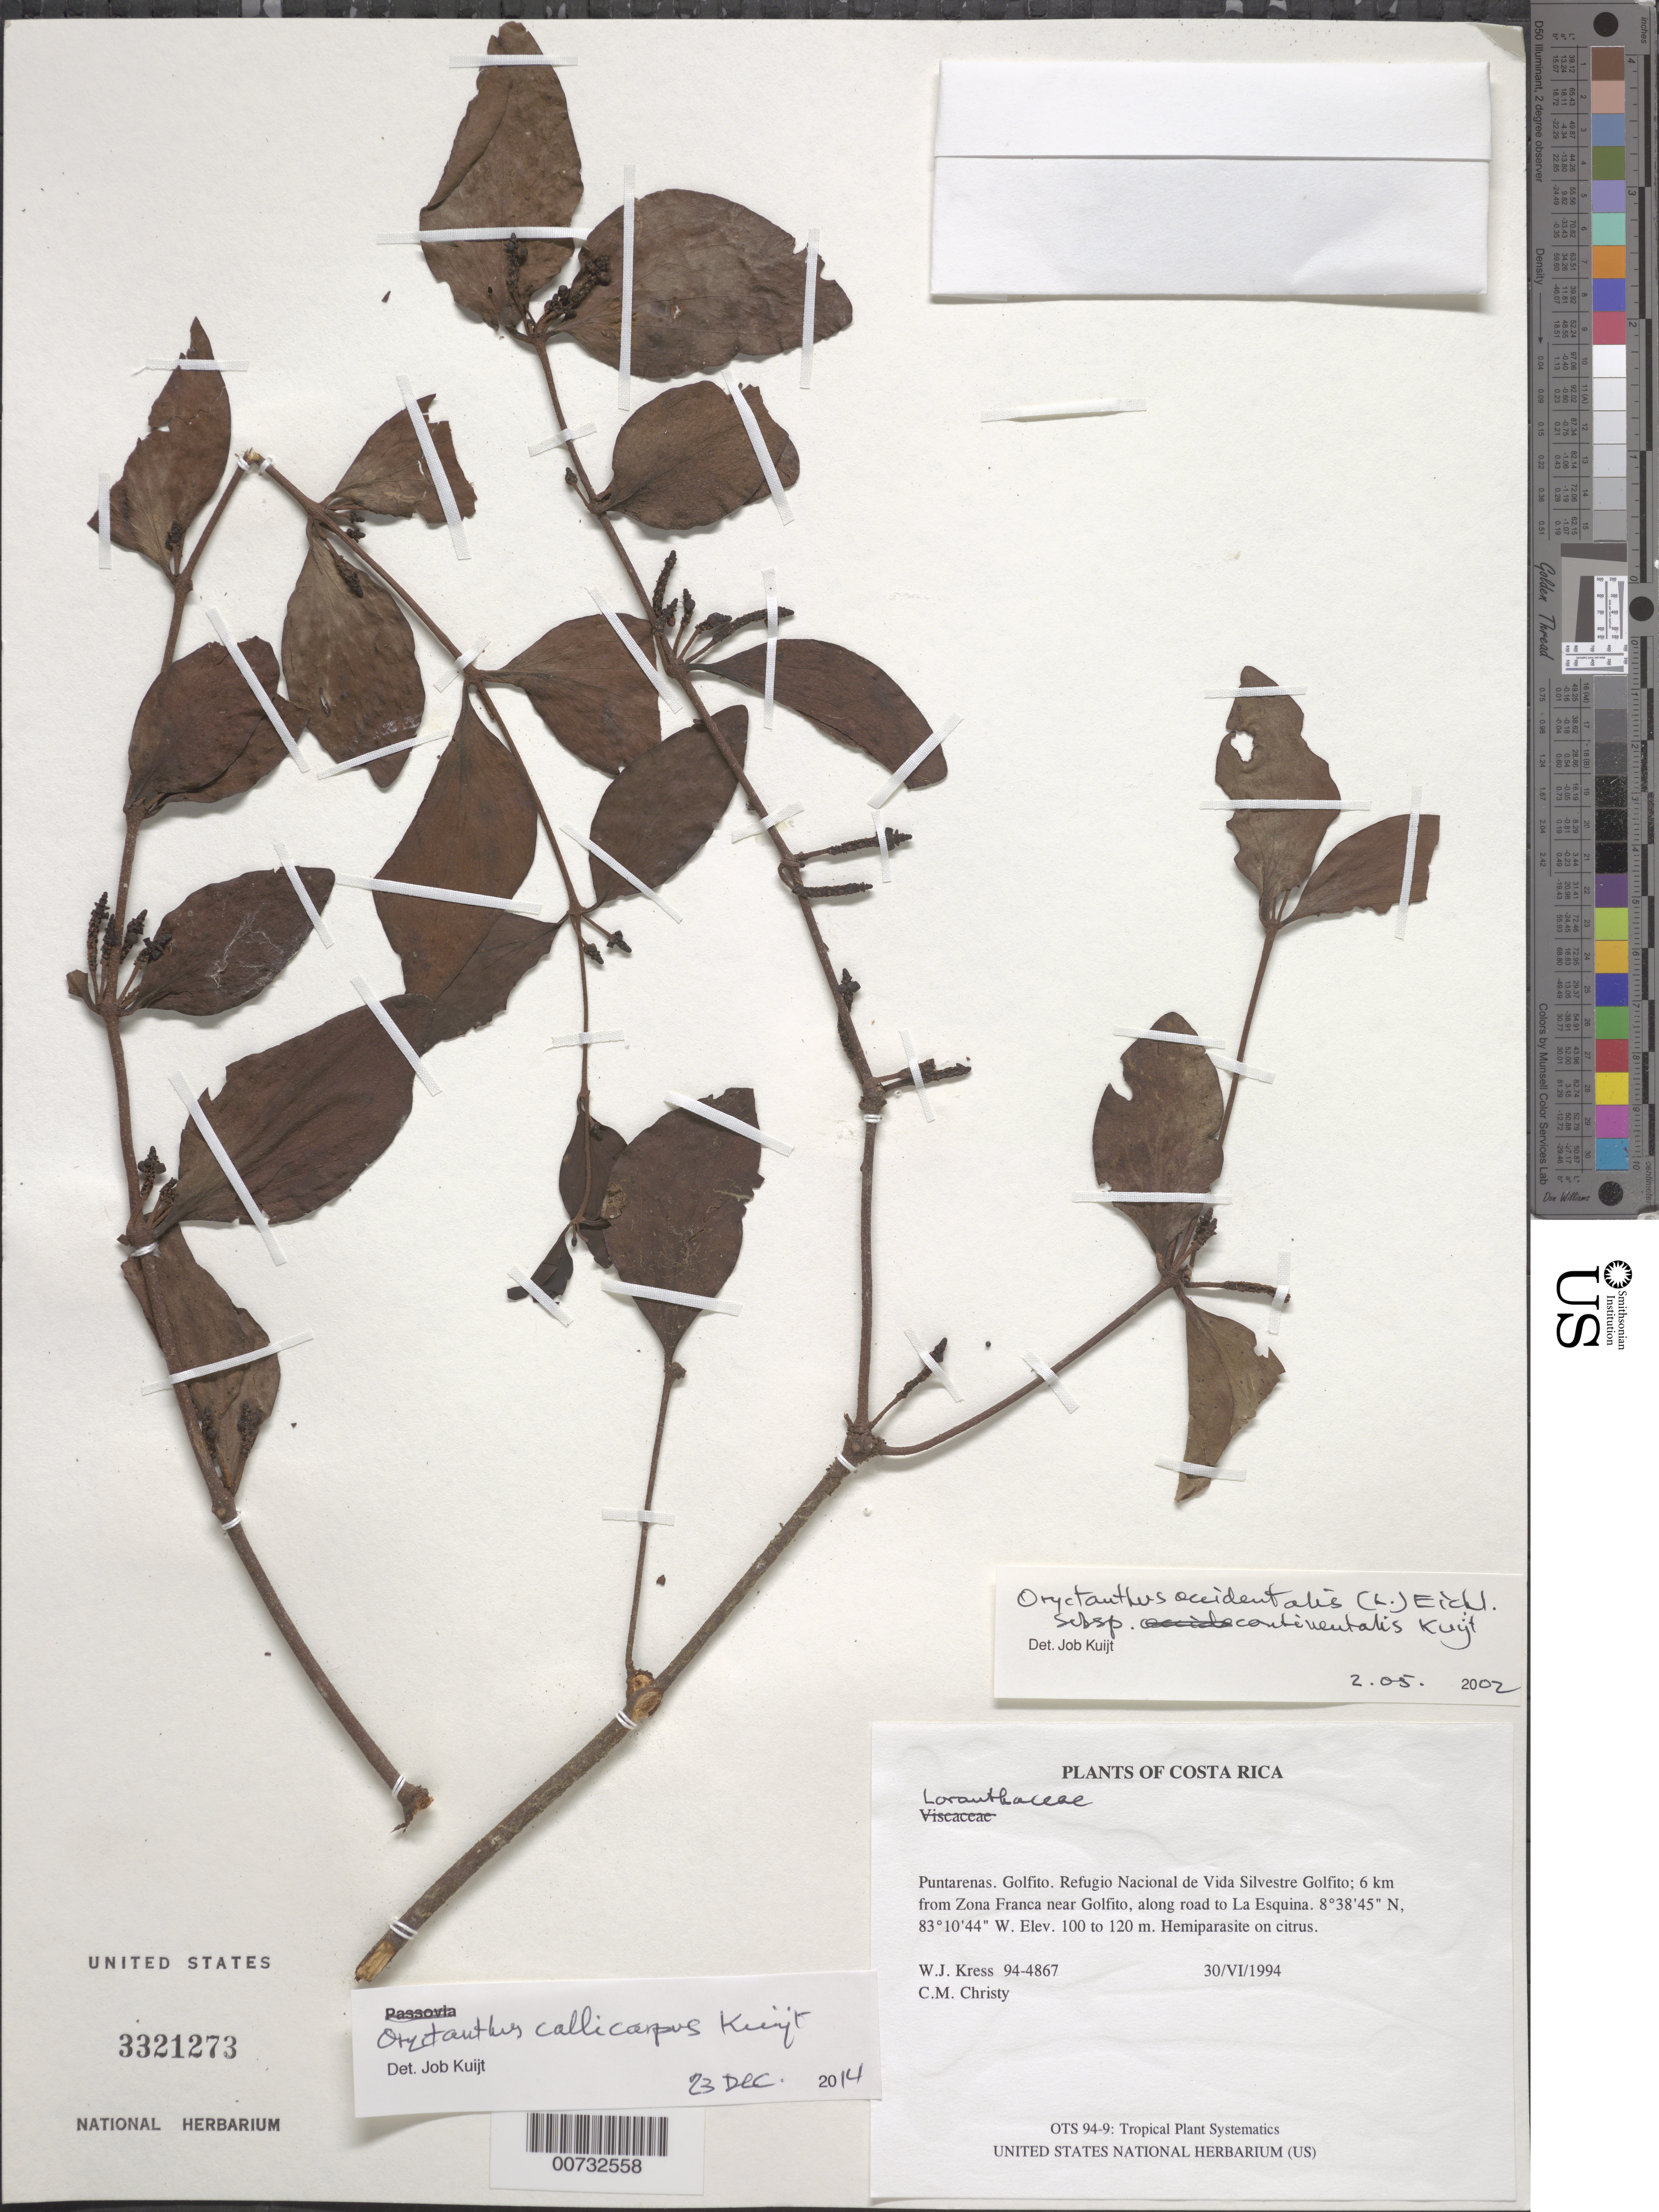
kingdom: Plantae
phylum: Tracheophyta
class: Magnoliopsida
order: Santalales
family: Loranthaceae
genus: Oryctanthus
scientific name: Oryctanthus occidentalis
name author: (L.) Eichler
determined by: Kuijt, Job, (CANADA)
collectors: W. J. Kress & C. M. Christy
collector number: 94-4867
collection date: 1994-06-30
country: Costa Rica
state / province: Puntarenas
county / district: Golfito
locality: Refugio Nacional de Vida Silvestre Golfito; 6 km from Zona Franca near Golfito, along road to La Esquina.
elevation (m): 100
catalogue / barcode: US 3321273